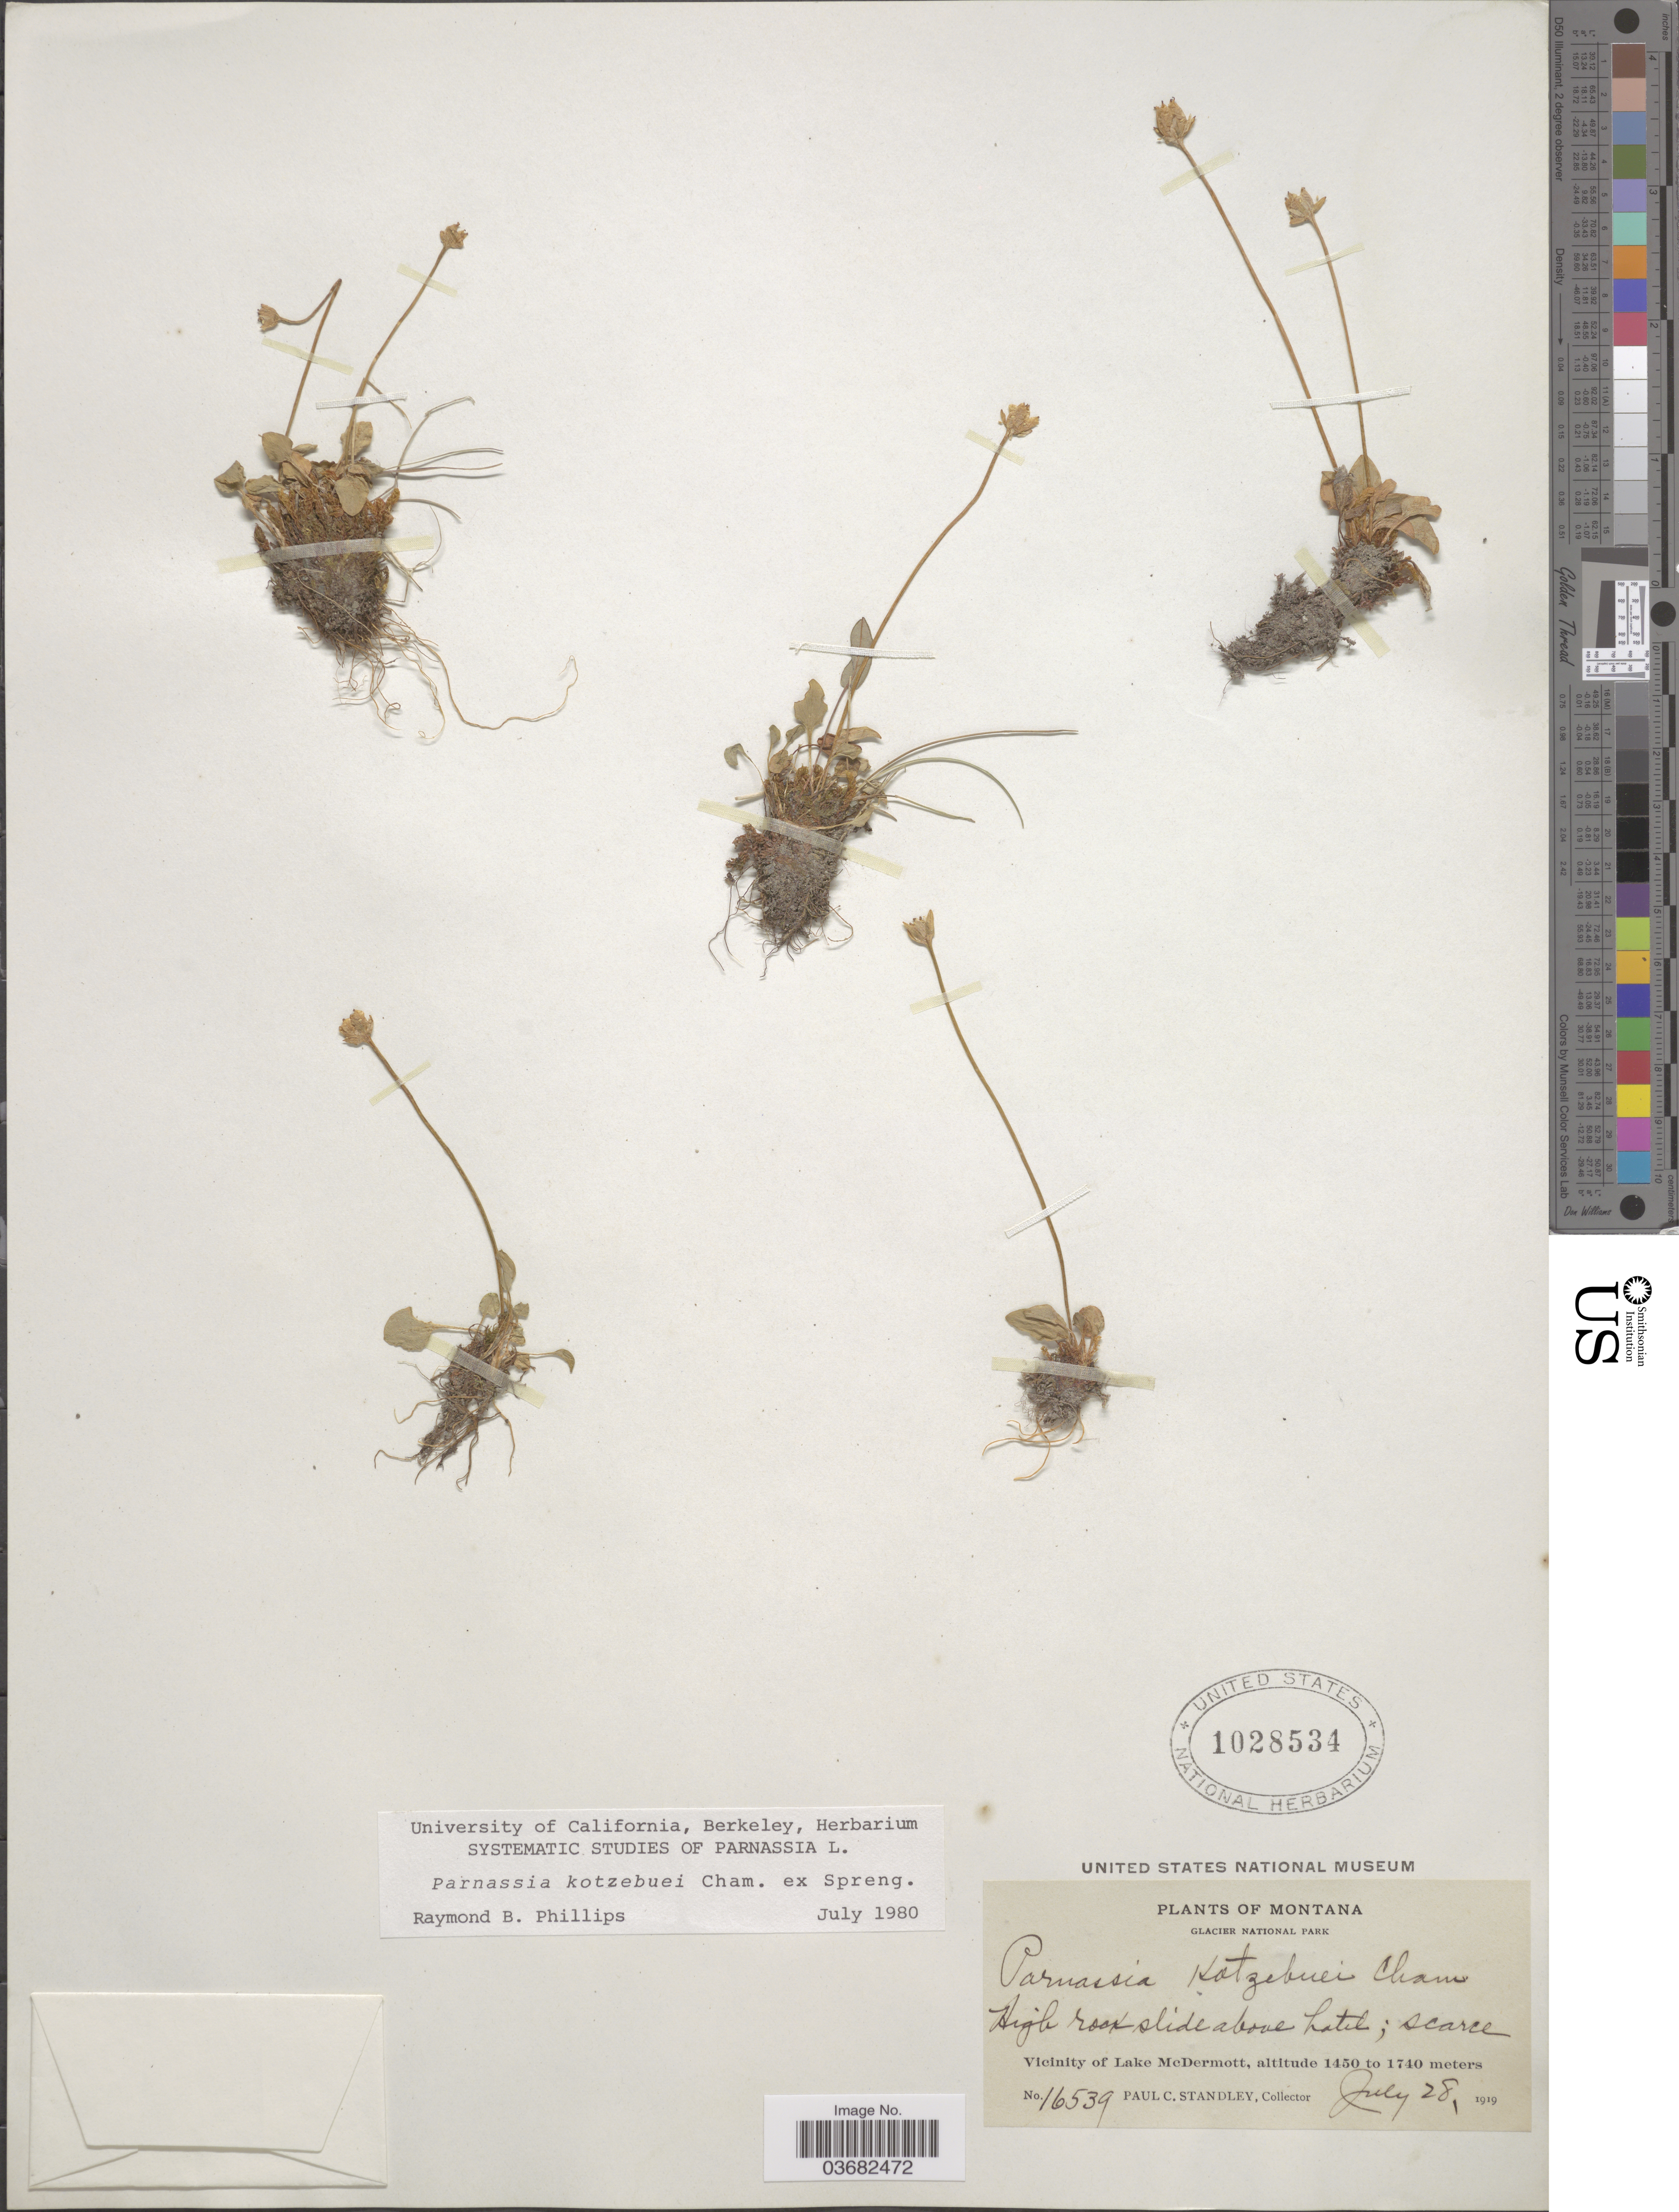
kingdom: Plantae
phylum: Tracheophyta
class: Magnoliopsida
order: Celastrales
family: Parnassiaceae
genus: Parnassia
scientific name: Parnassia kotzebuei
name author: Cham. ex Spreng.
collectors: P. C. Standley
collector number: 16539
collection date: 1919-07-28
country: United States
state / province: Montana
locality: Glacier National Park. High rock slide above hotel. Vicinity of lake McDermott.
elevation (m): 1450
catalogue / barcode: US 1028534